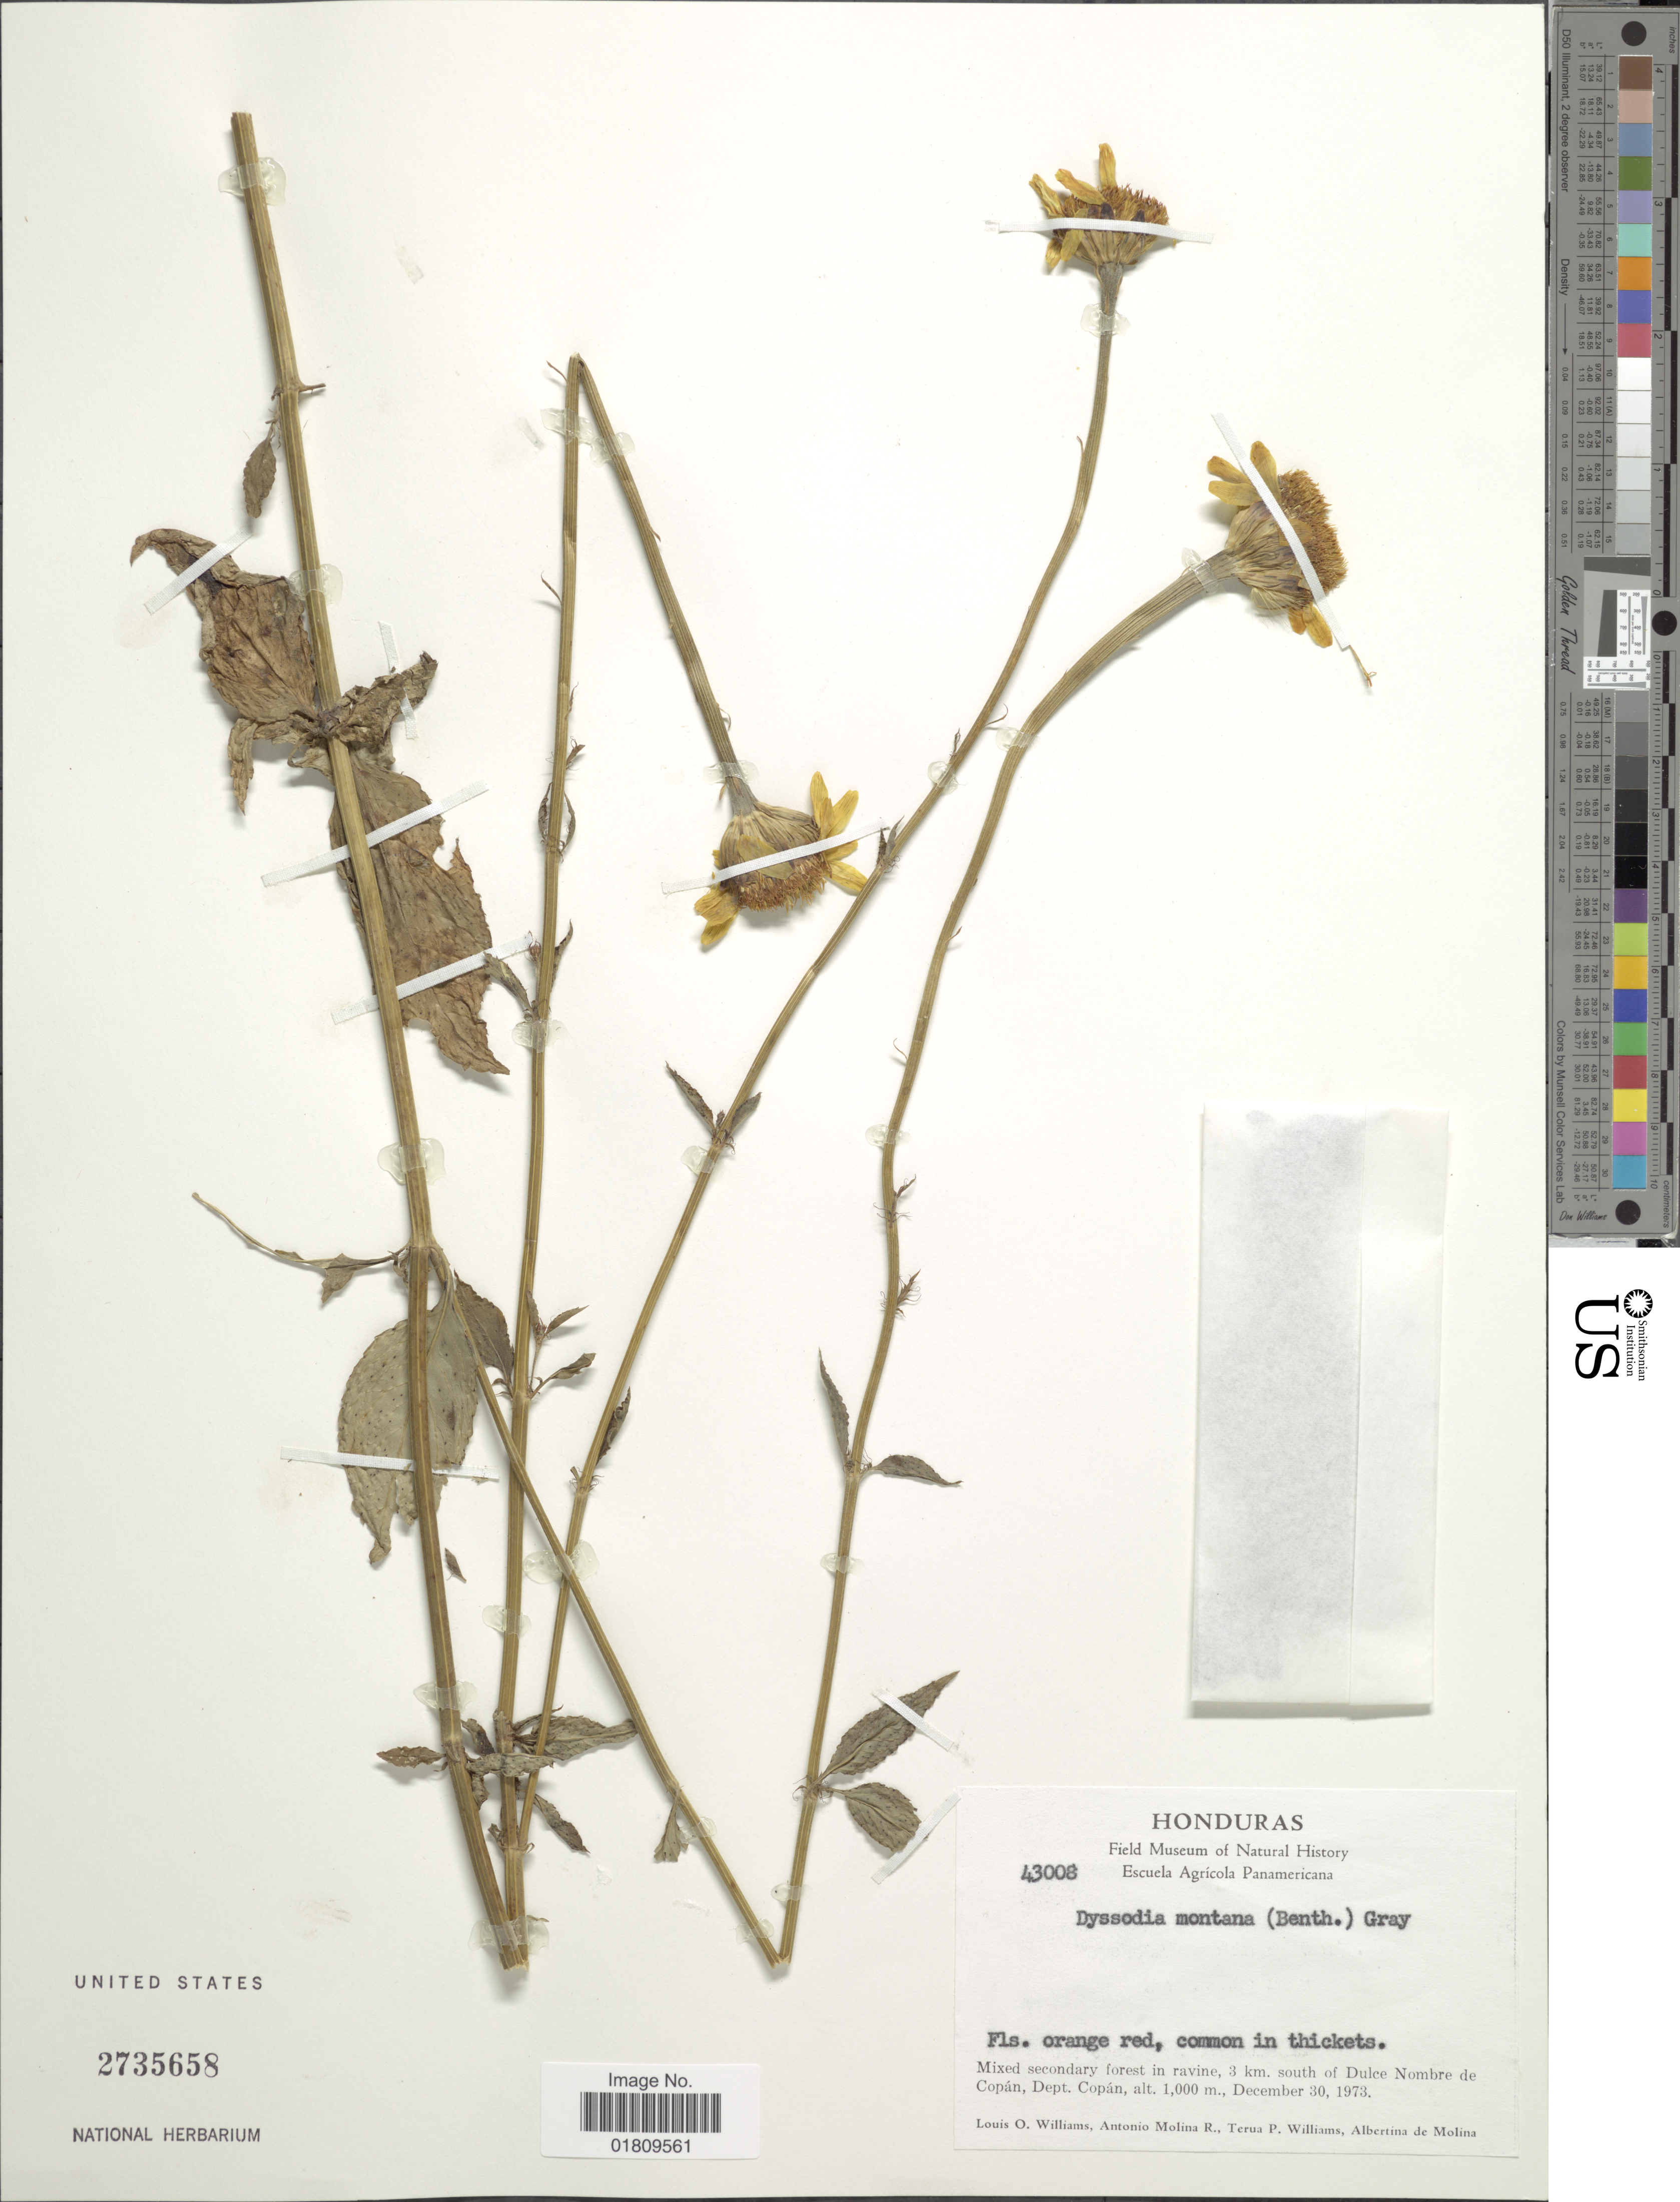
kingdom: Plantae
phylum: Tracheophyta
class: Magnoliopsida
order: Asterales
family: Asteraceae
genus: Dyssodia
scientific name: Dyssodia montana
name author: (Benth.) A. Gray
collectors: L. O. Williams, A. Molina R., T. P. Williams & A. R. Molina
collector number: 43008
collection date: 1937-12-30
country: Honduras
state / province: Copán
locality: Common in thickets, mixed secondary forest in ravine, 3 km. south of Dulce Nombre de Copán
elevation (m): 1000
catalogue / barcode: US 2735658